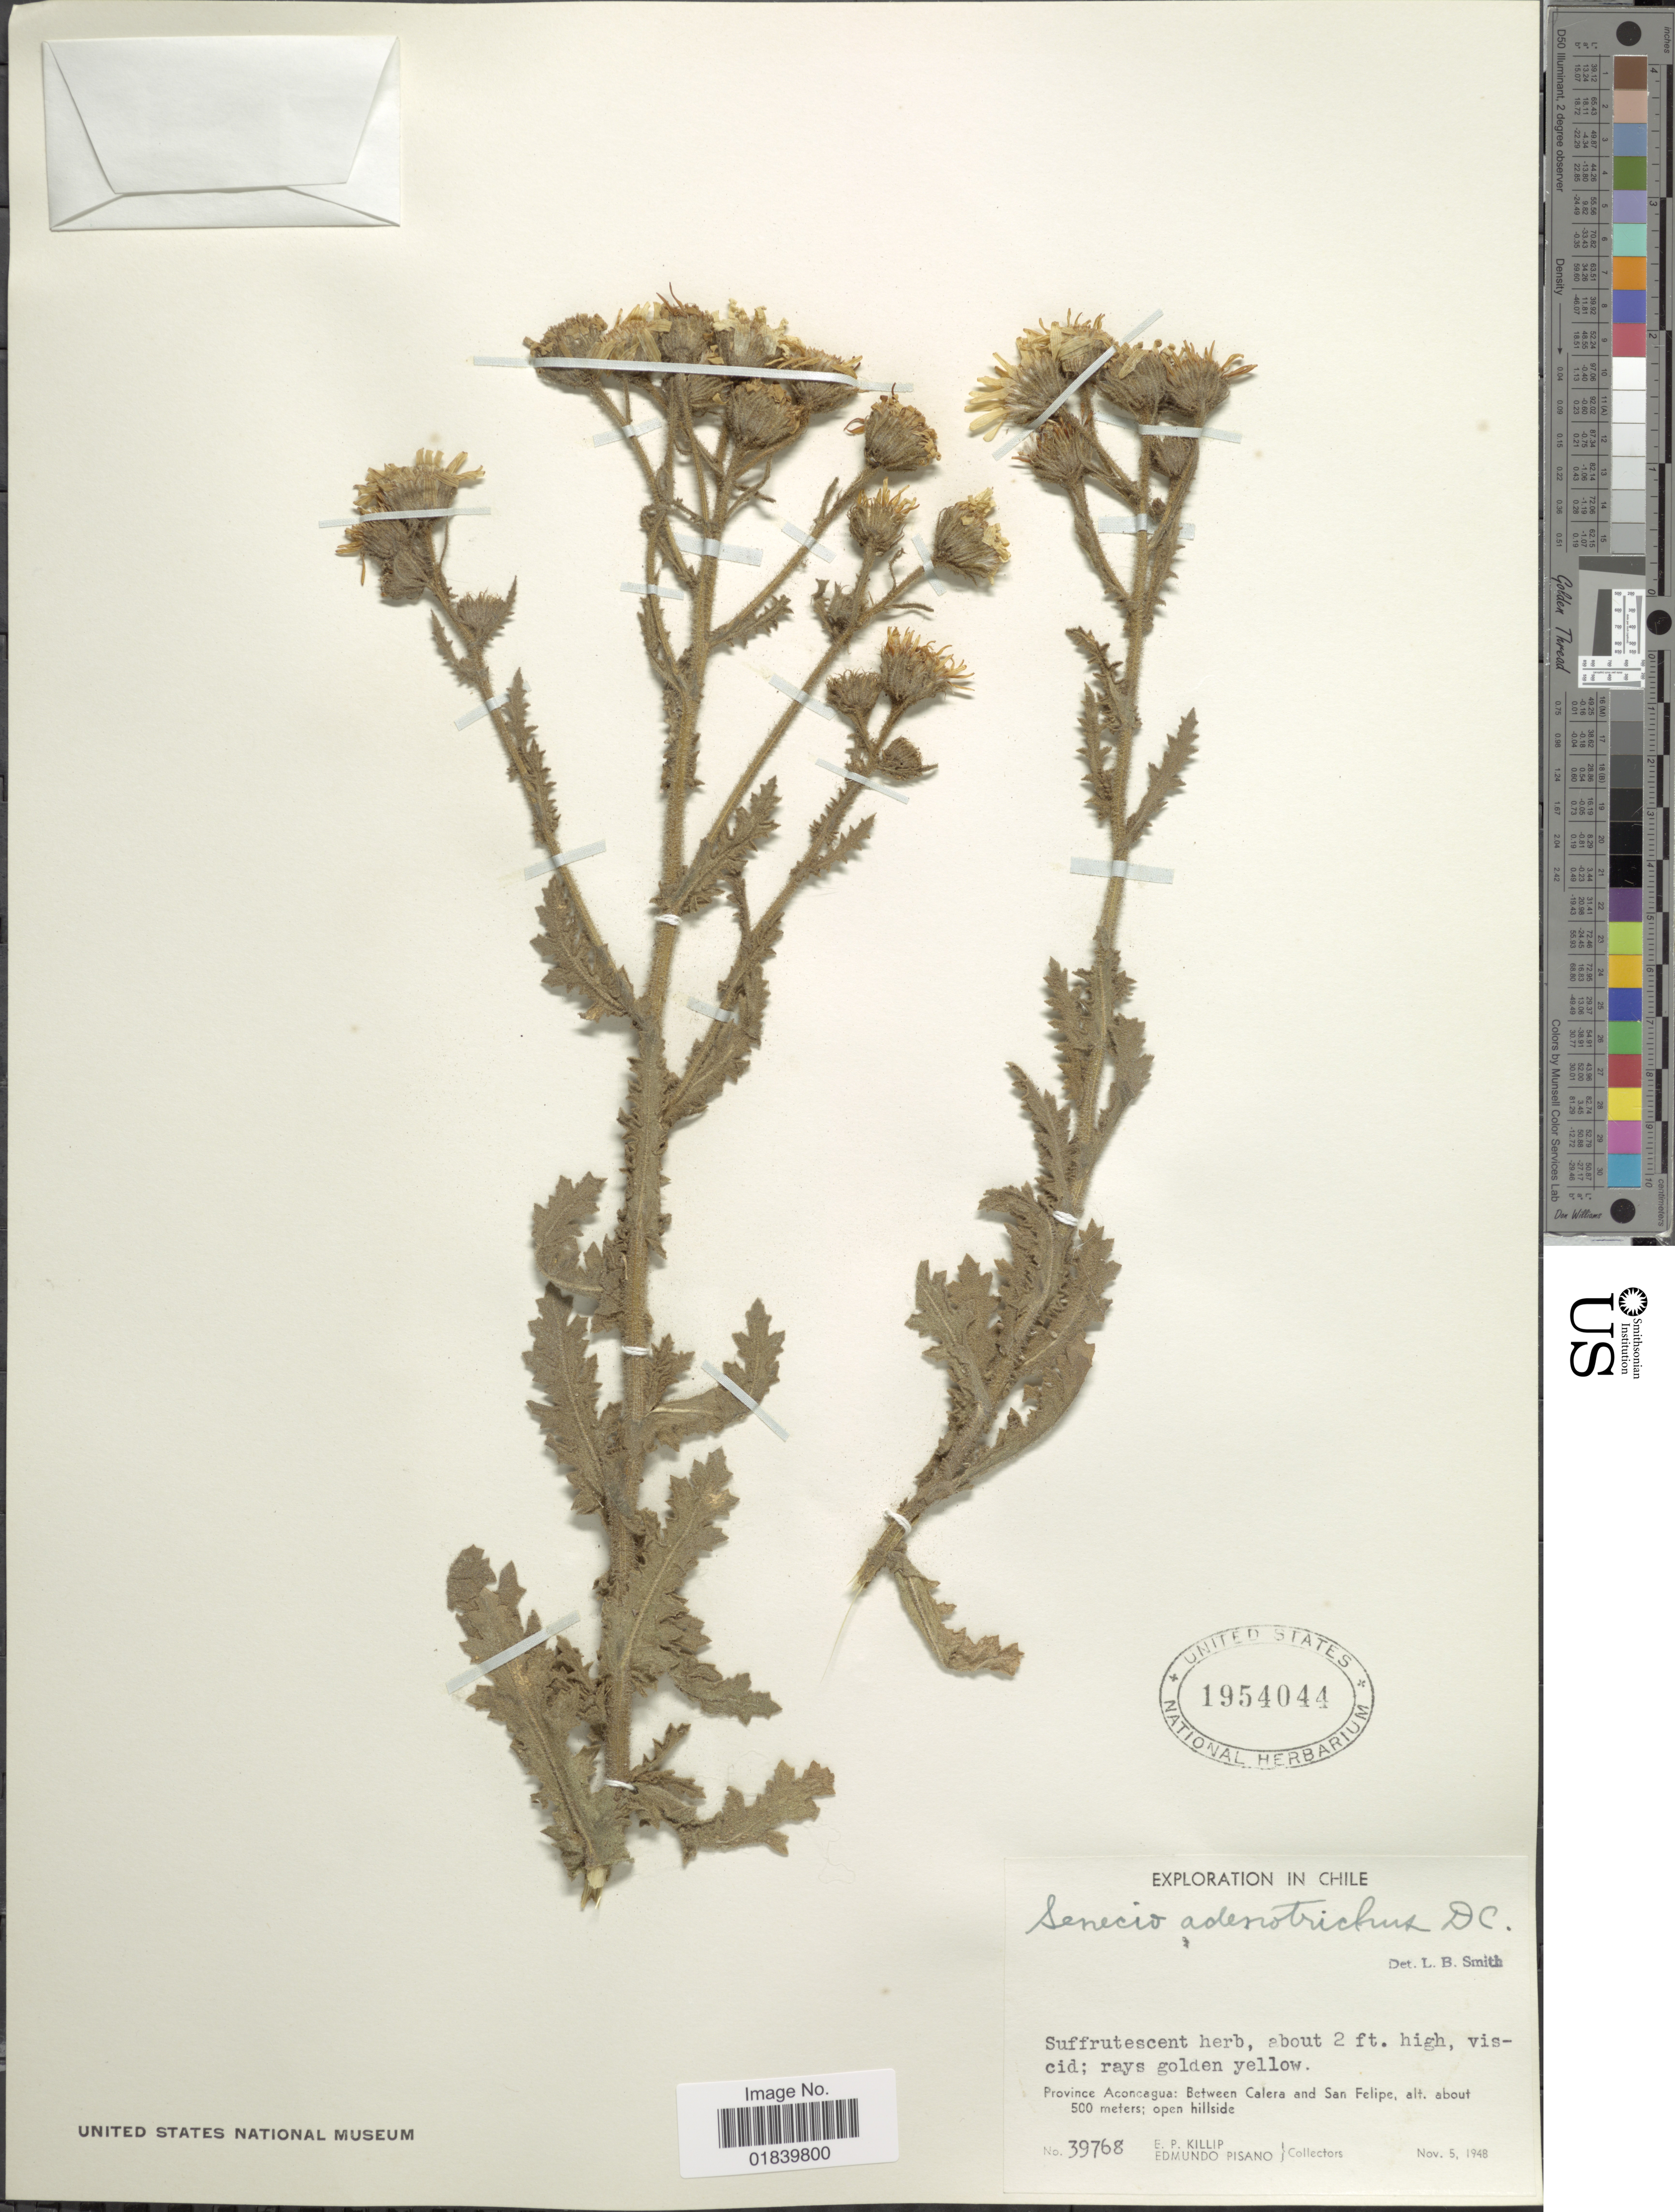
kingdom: Plantae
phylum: Tracheophyta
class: Magnoliopsida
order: Asterales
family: Asteraceae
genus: Senecio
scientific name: Senecio adenotrichius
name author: DC.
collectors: E. P. Killip & E. Pisano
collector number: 39768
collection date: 1948-11-05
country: Chile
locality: Province Aconcagua: Between Calera and San Felipe.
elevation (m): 500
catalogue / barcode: US 1954044